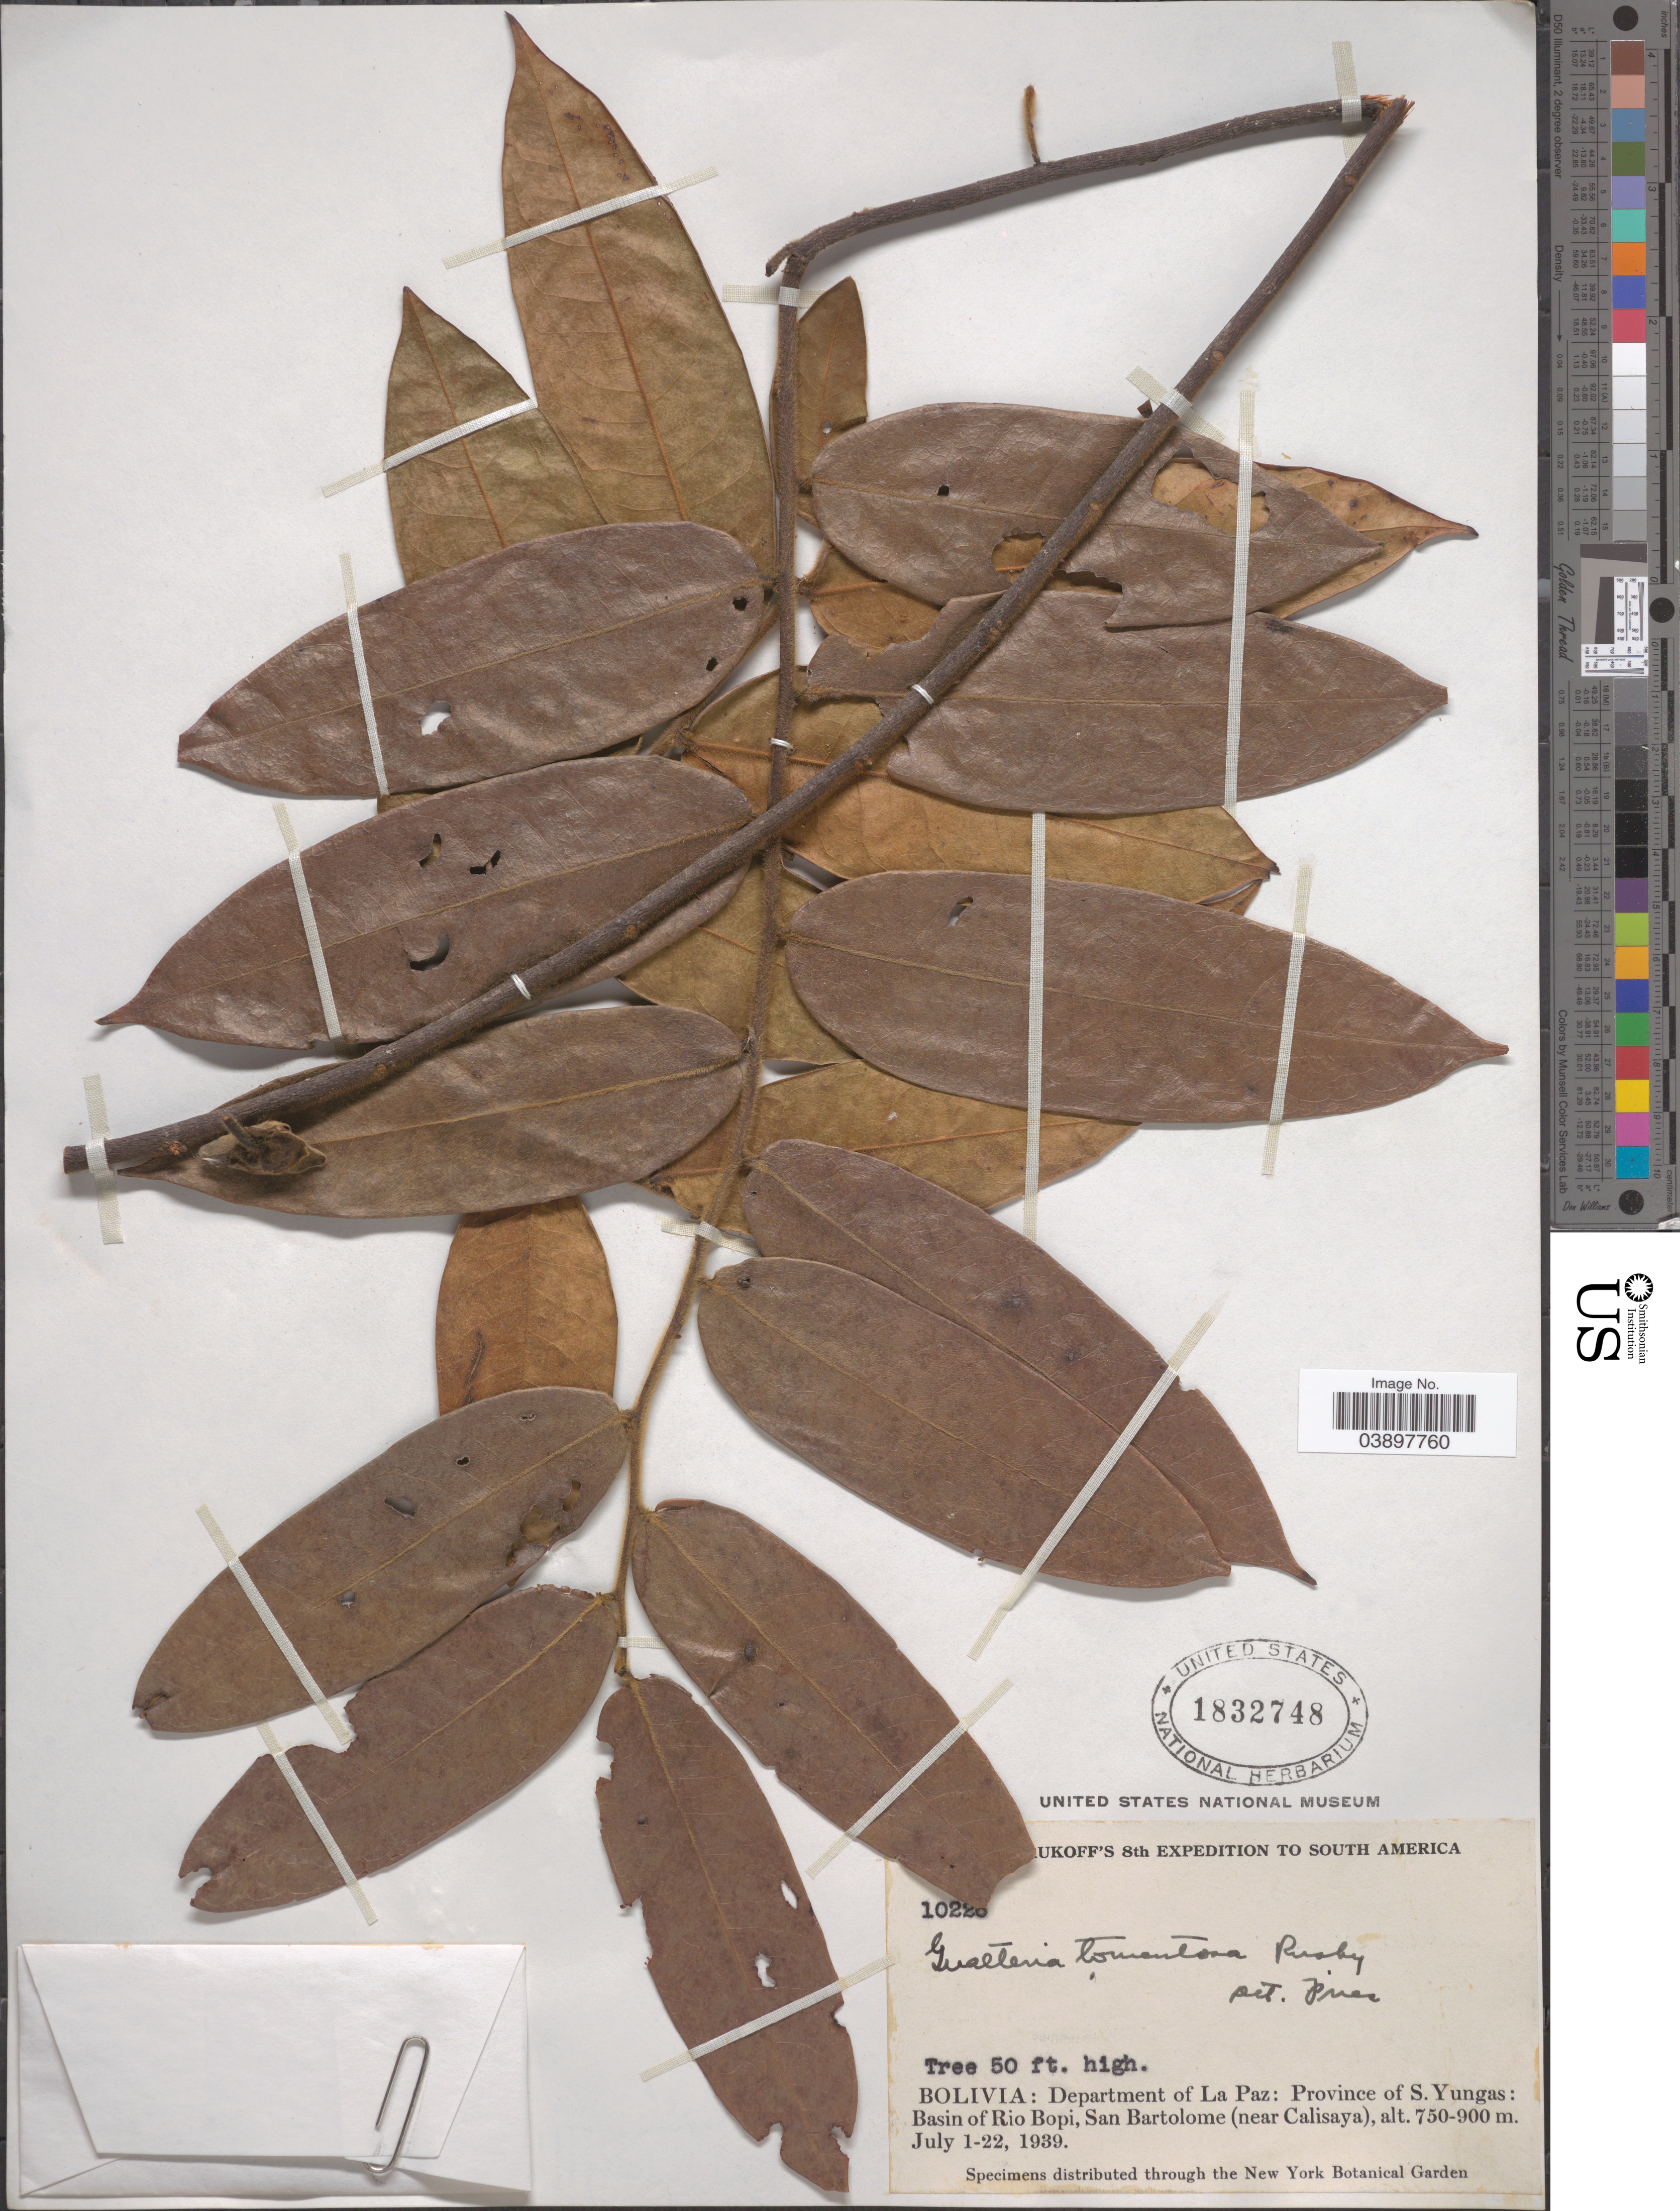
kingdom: Plantae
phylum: Tracheophyta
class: Magnoliopsida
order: Magnoliales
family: Annonaceae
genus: Guatteria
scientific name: Guatteria tomentosa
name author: Rusby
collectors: B. A. Krukoff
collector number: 1022!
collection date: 1939-07-01/1939-07-22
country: Bolivia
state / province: La Paz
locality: Department of La Paz: Province of S. Yungas: Basin of Rio Bopi, San Bartolome(near Calisaya).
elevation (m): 750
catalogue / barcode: US 1832748